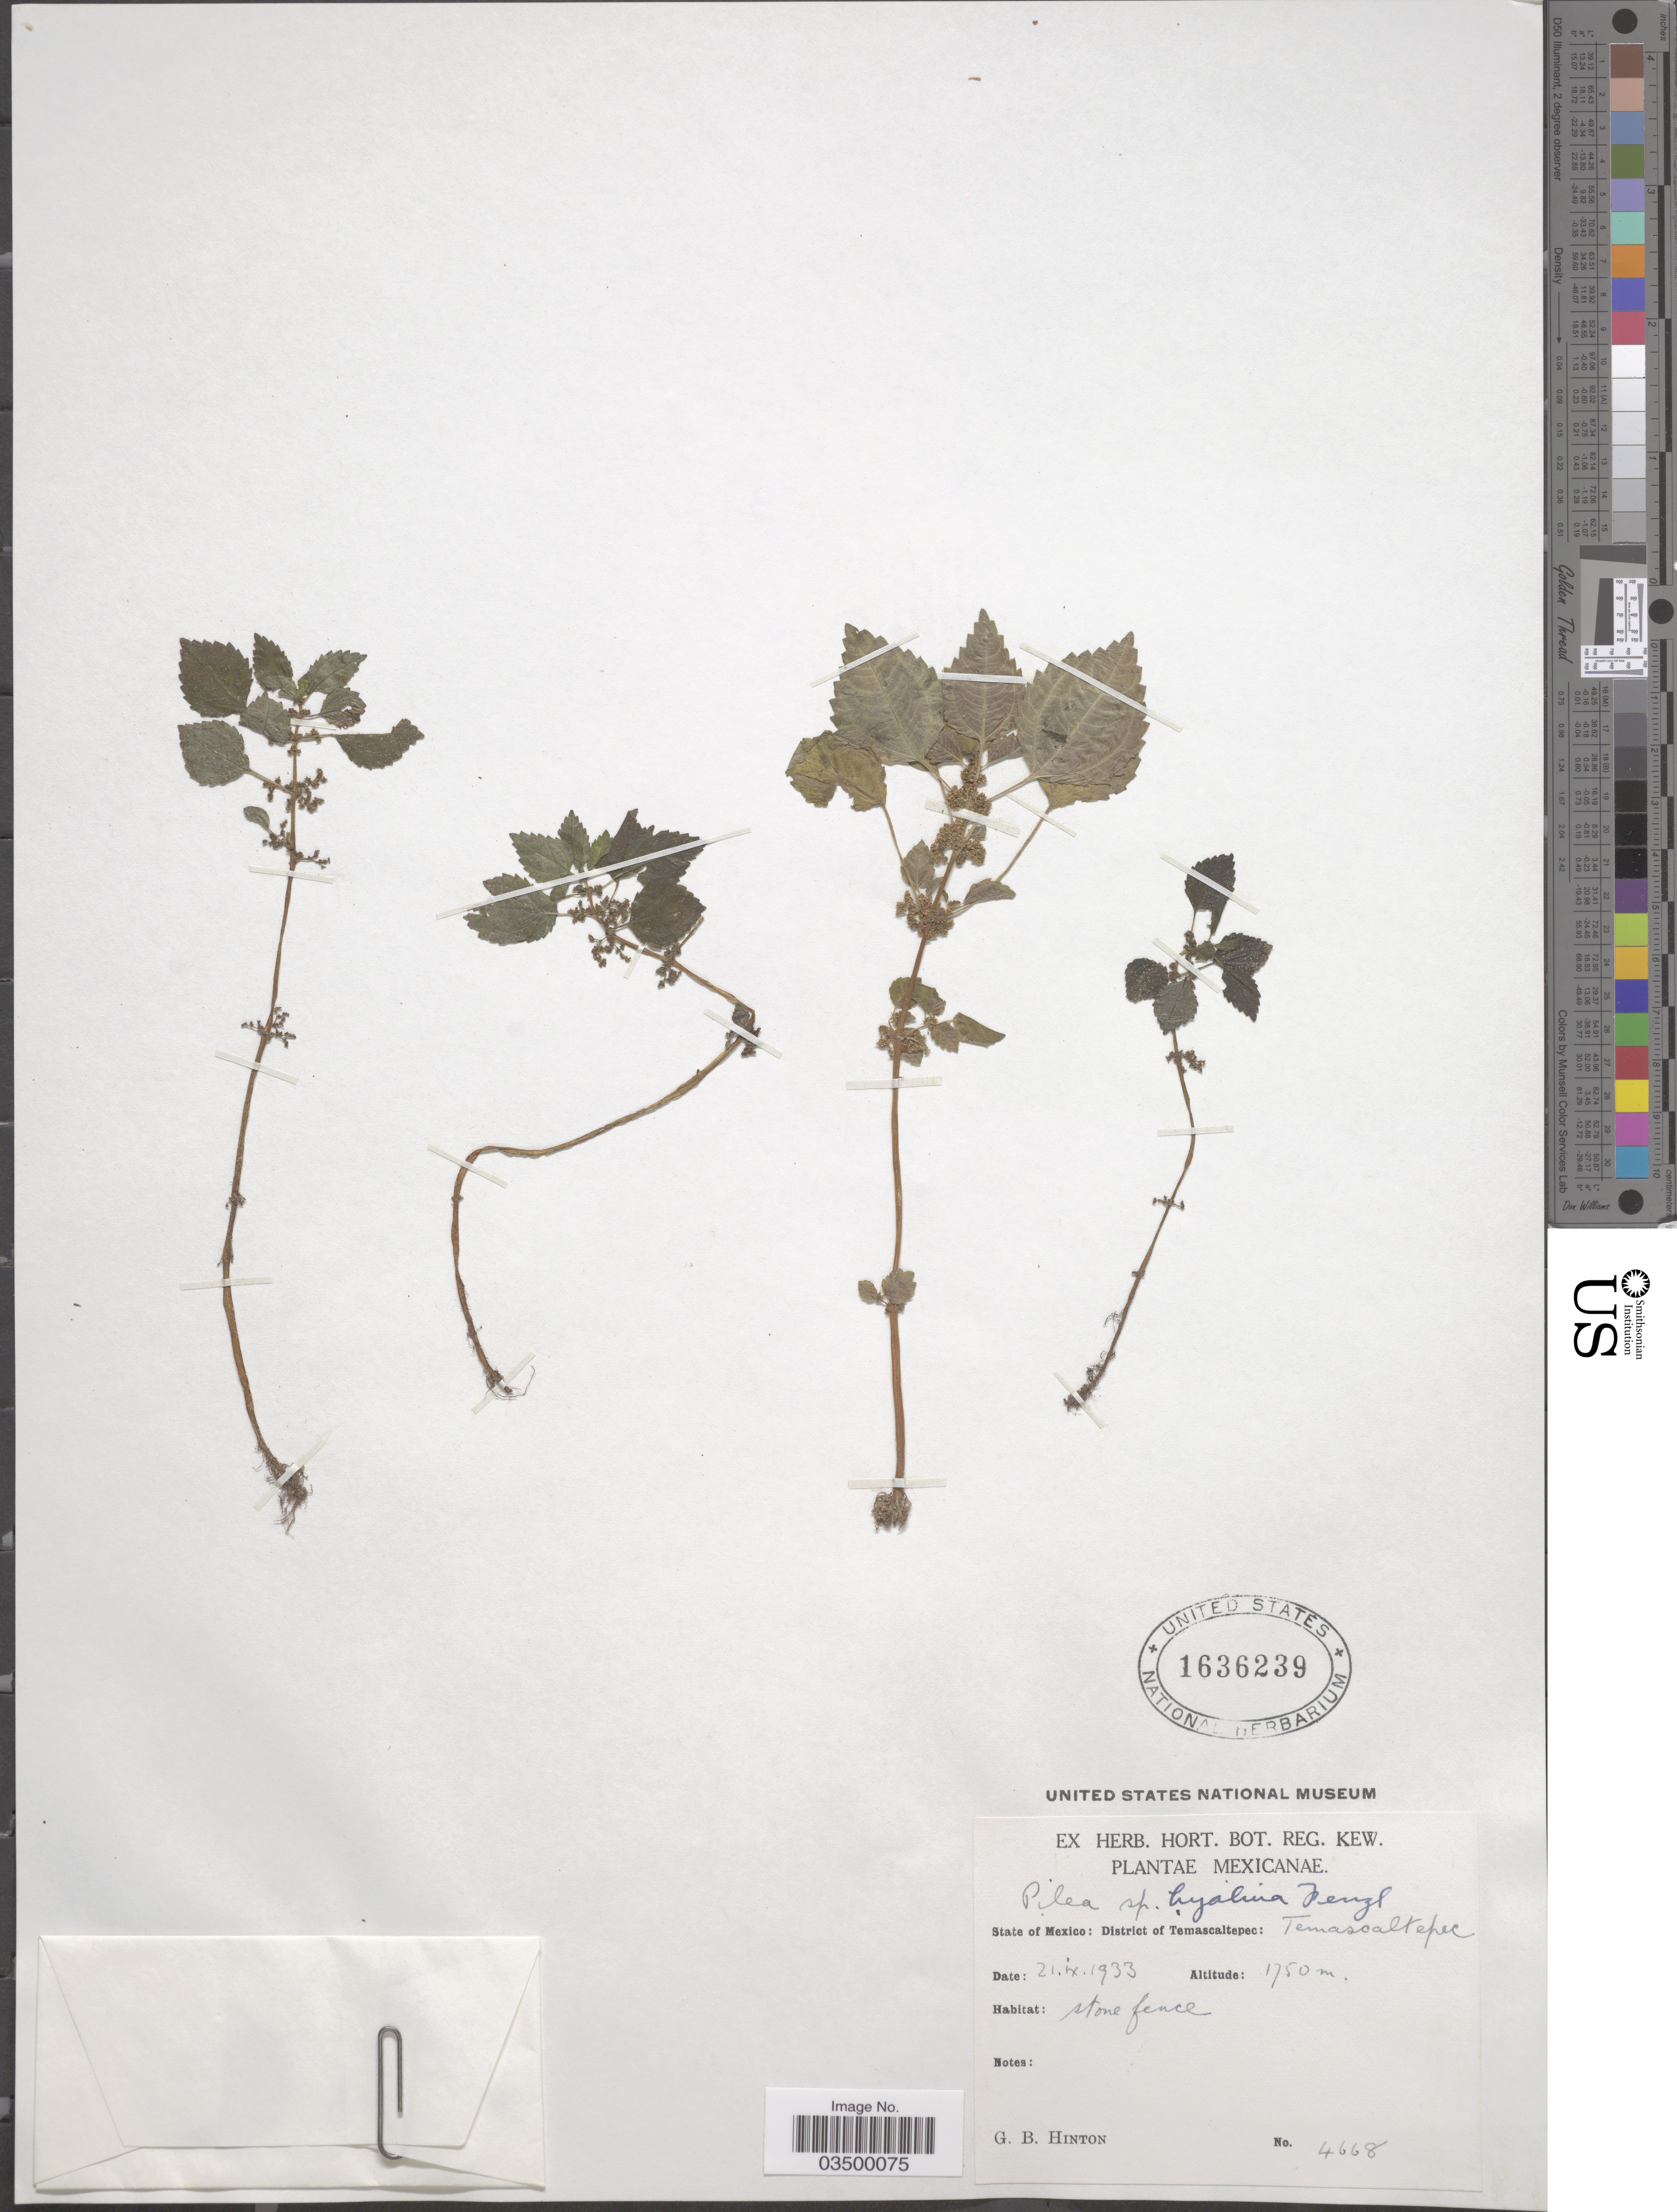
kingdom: Plantae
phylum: Tracheophyta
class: Magnoliopsida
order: Rosales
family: Urticaceae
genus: Pilea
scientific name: Pilea hyalina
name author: Fenzl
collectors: G. B. Hinton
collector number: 4668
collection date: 1933-09-21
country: Mexico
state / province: México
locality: District of Temascaltepec: Temascaltepec.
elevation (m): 1750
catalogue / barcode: US 1636239